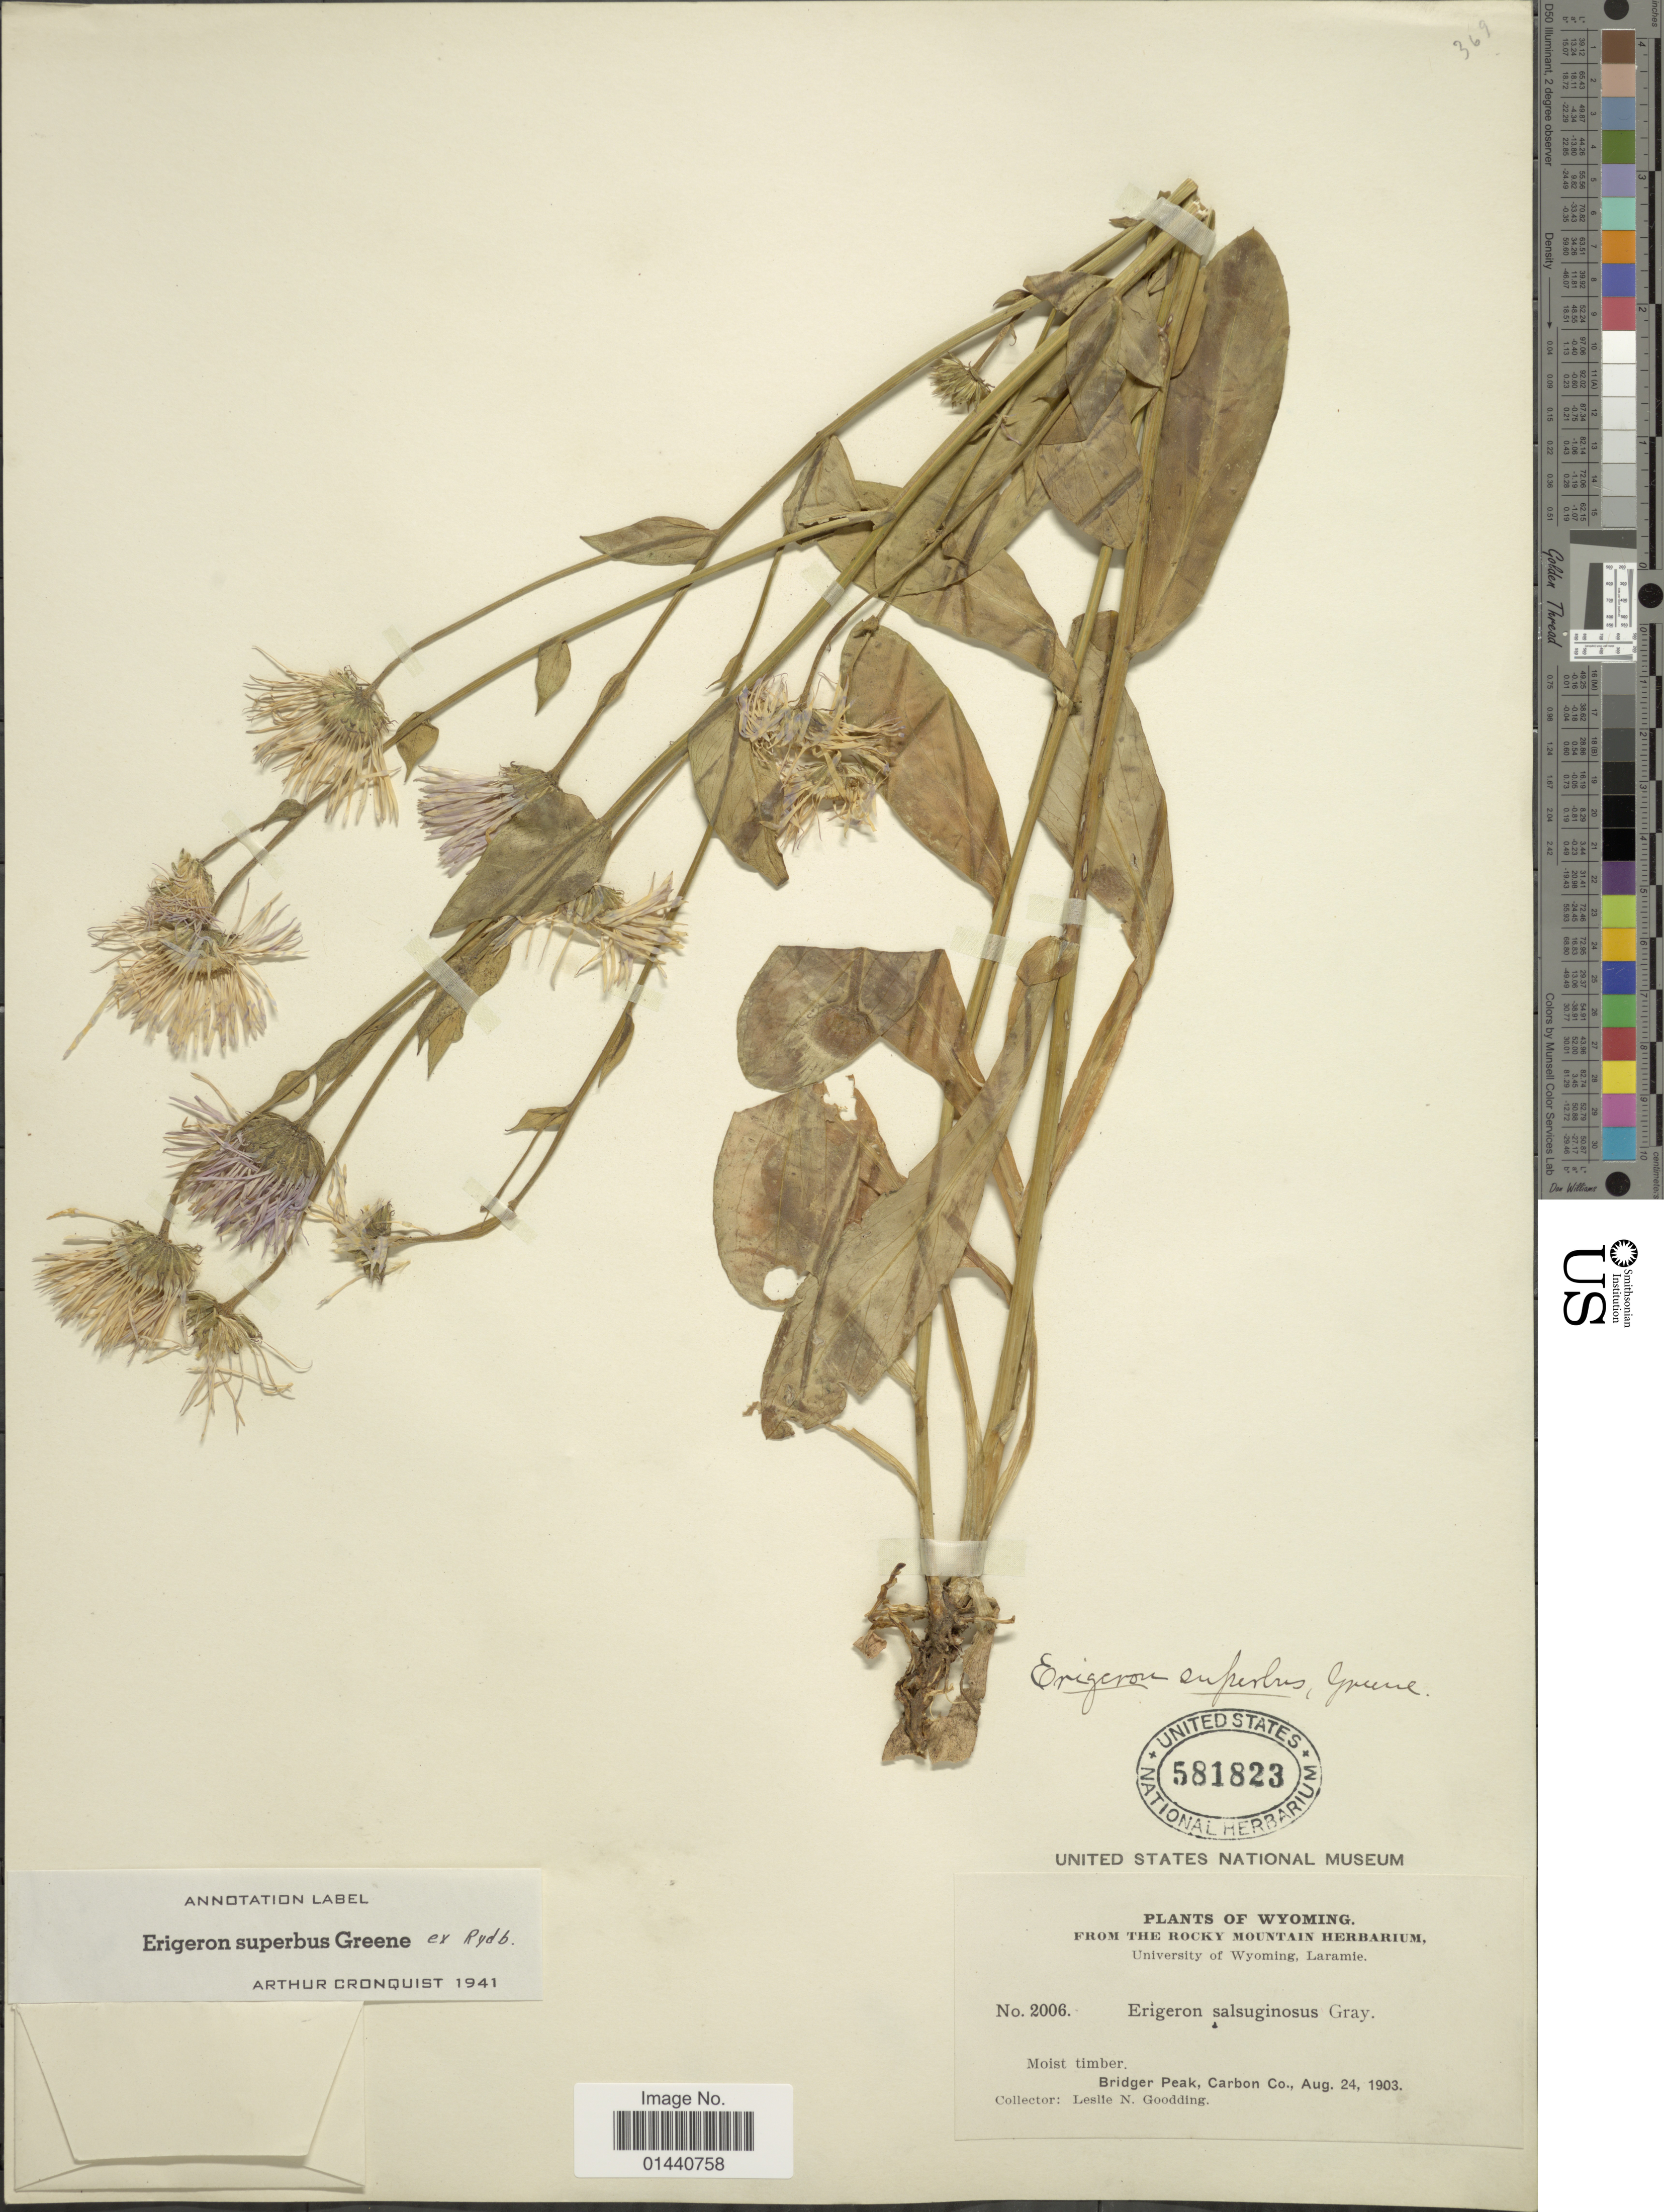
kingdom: Plantae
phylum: Tracheophyta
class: Magnoliopsida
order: Asterales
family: Asteraceae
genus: Erigeron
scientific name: Erigeron superbus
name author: Greene ex Rydb.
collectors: L. N. Goodding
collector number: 2006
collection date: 1903-08-24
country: United States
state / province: Wyoming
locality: Bridger Peak, Carbon Co.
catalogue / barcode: US 581823